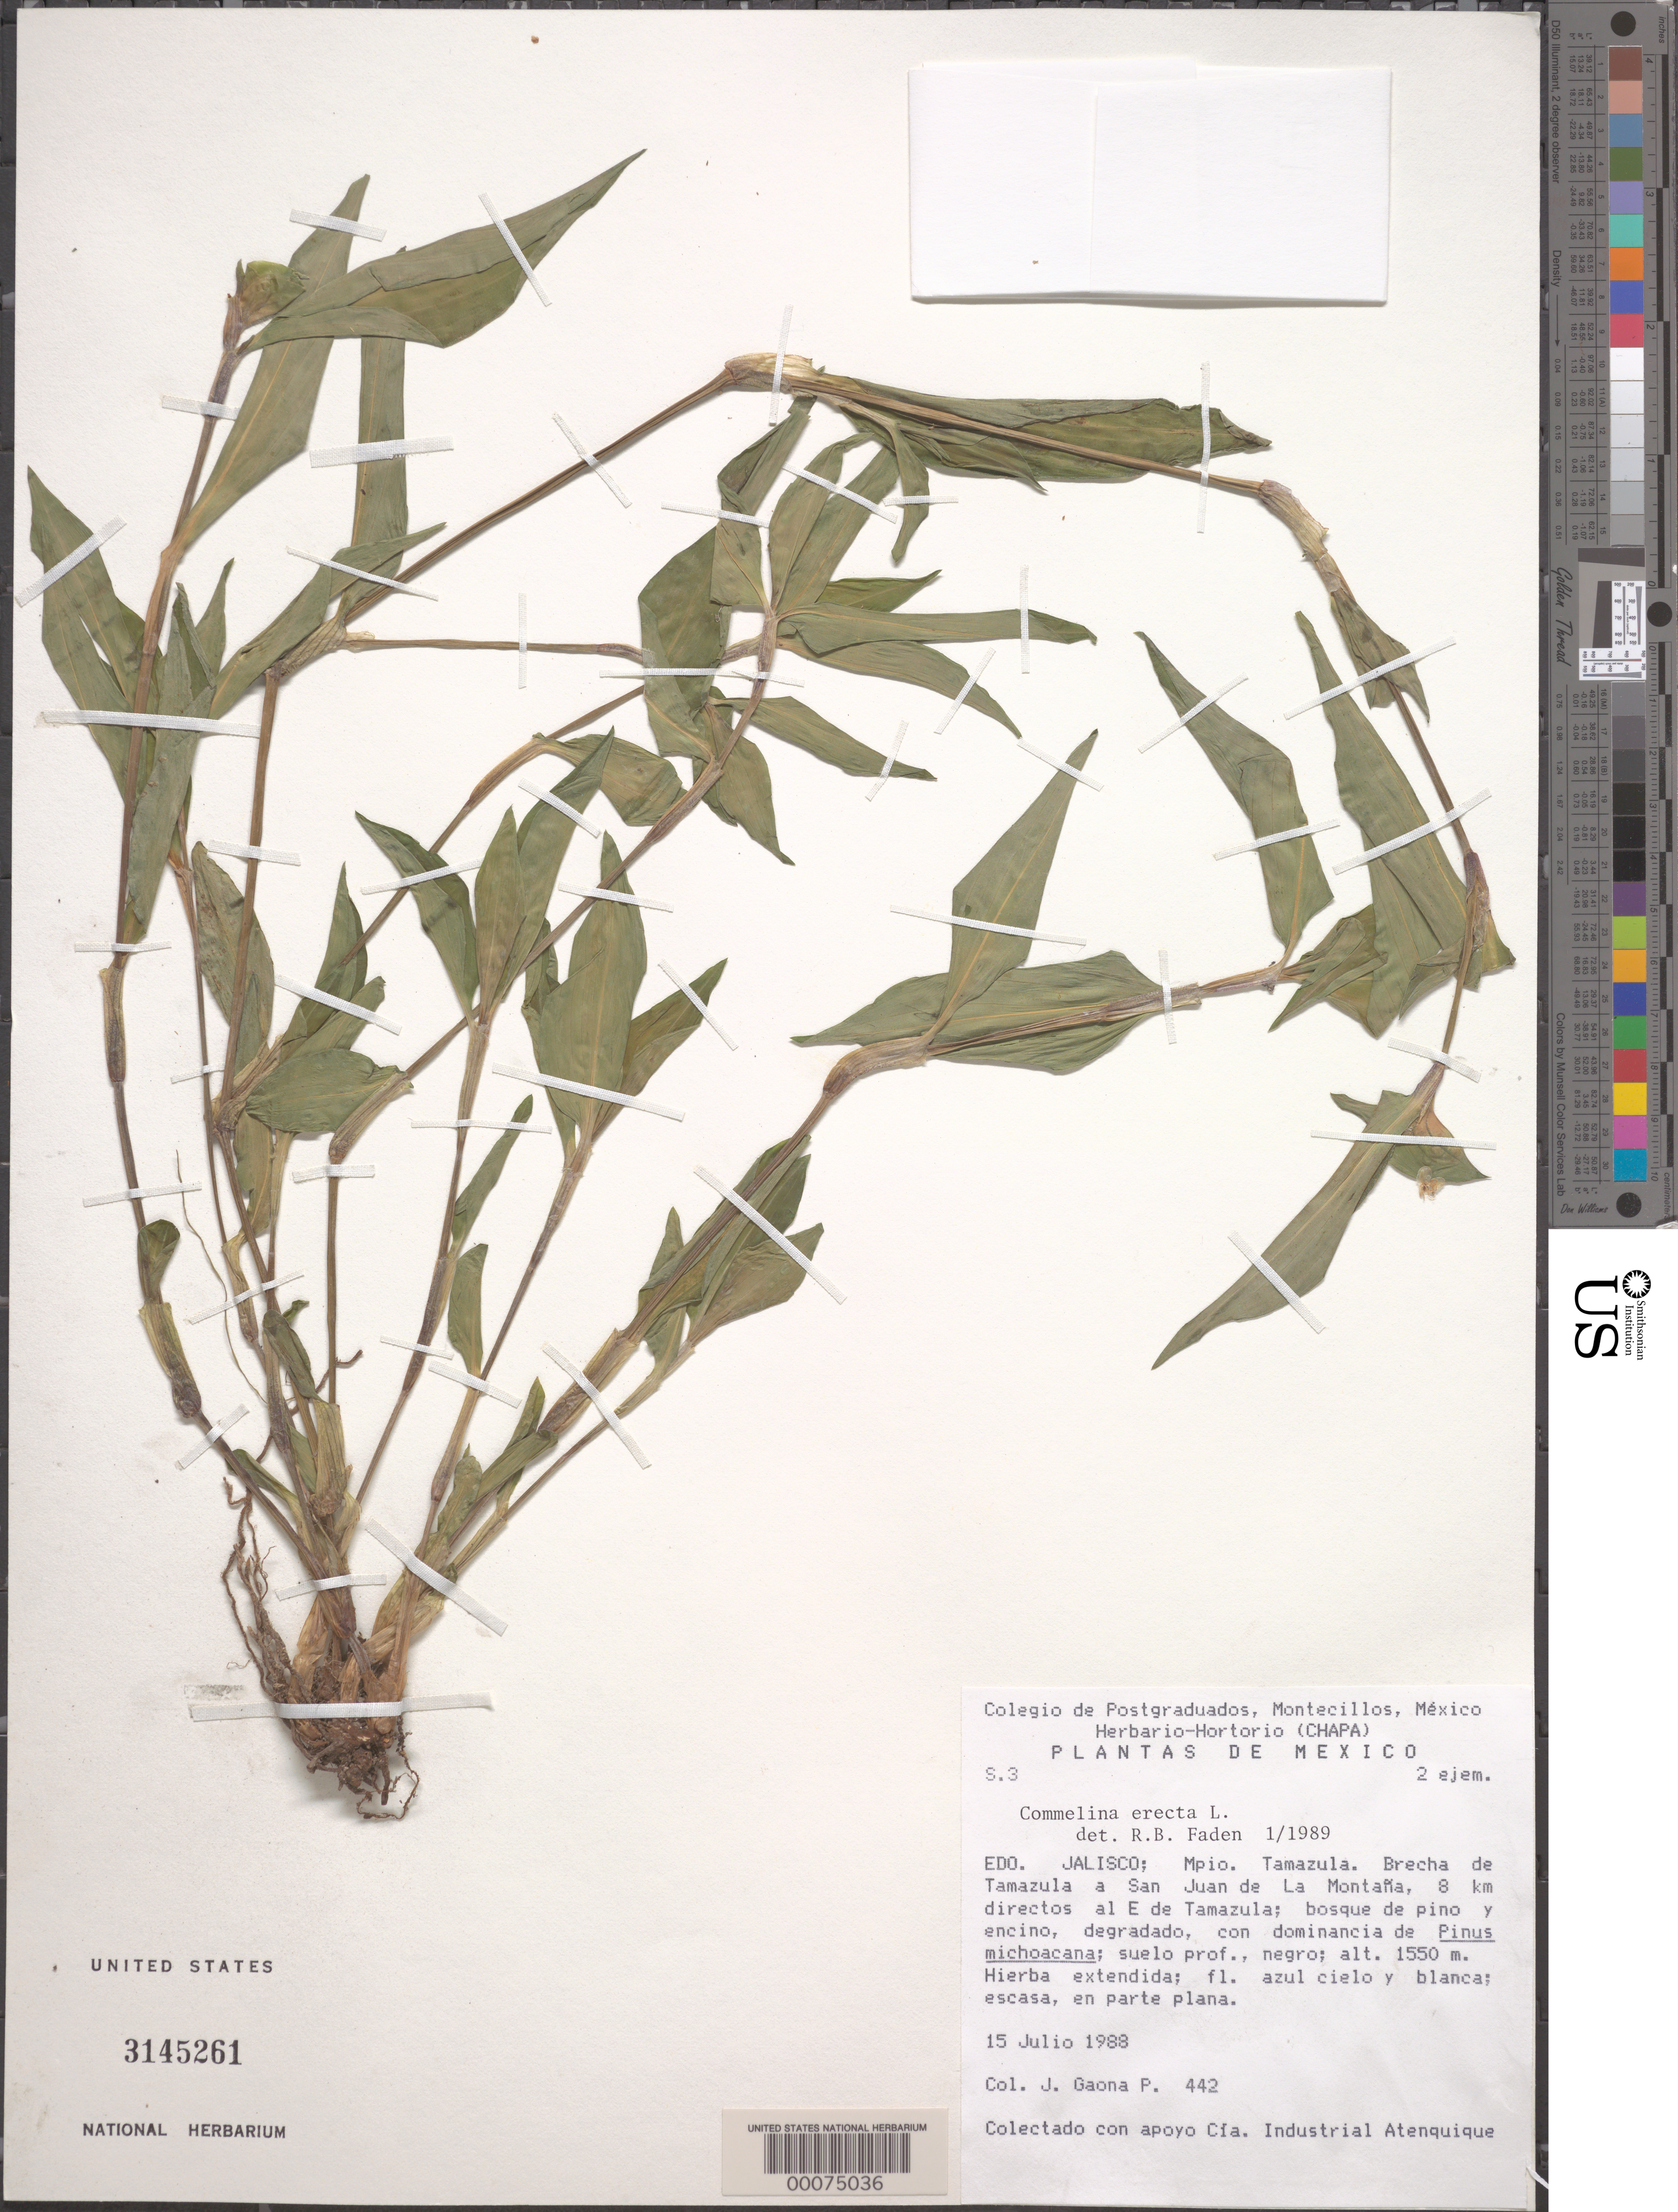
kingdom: Plantae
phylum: Tracheophyta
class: Liliopsida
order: Commelinales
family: Commelinaceae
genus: Commelina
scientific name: Commelina erecta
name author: L.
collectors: J. Gaona P.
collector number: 442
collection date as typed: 15 Jul 1988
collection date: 1988-07-15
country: Mexico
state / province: Jalisco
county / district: Tamazula de Gordiano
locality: Brecha de Tamazula a San Juan de La Montana, 8 km directos al e de Tamazula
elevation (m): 1550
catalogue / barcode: US 3145261